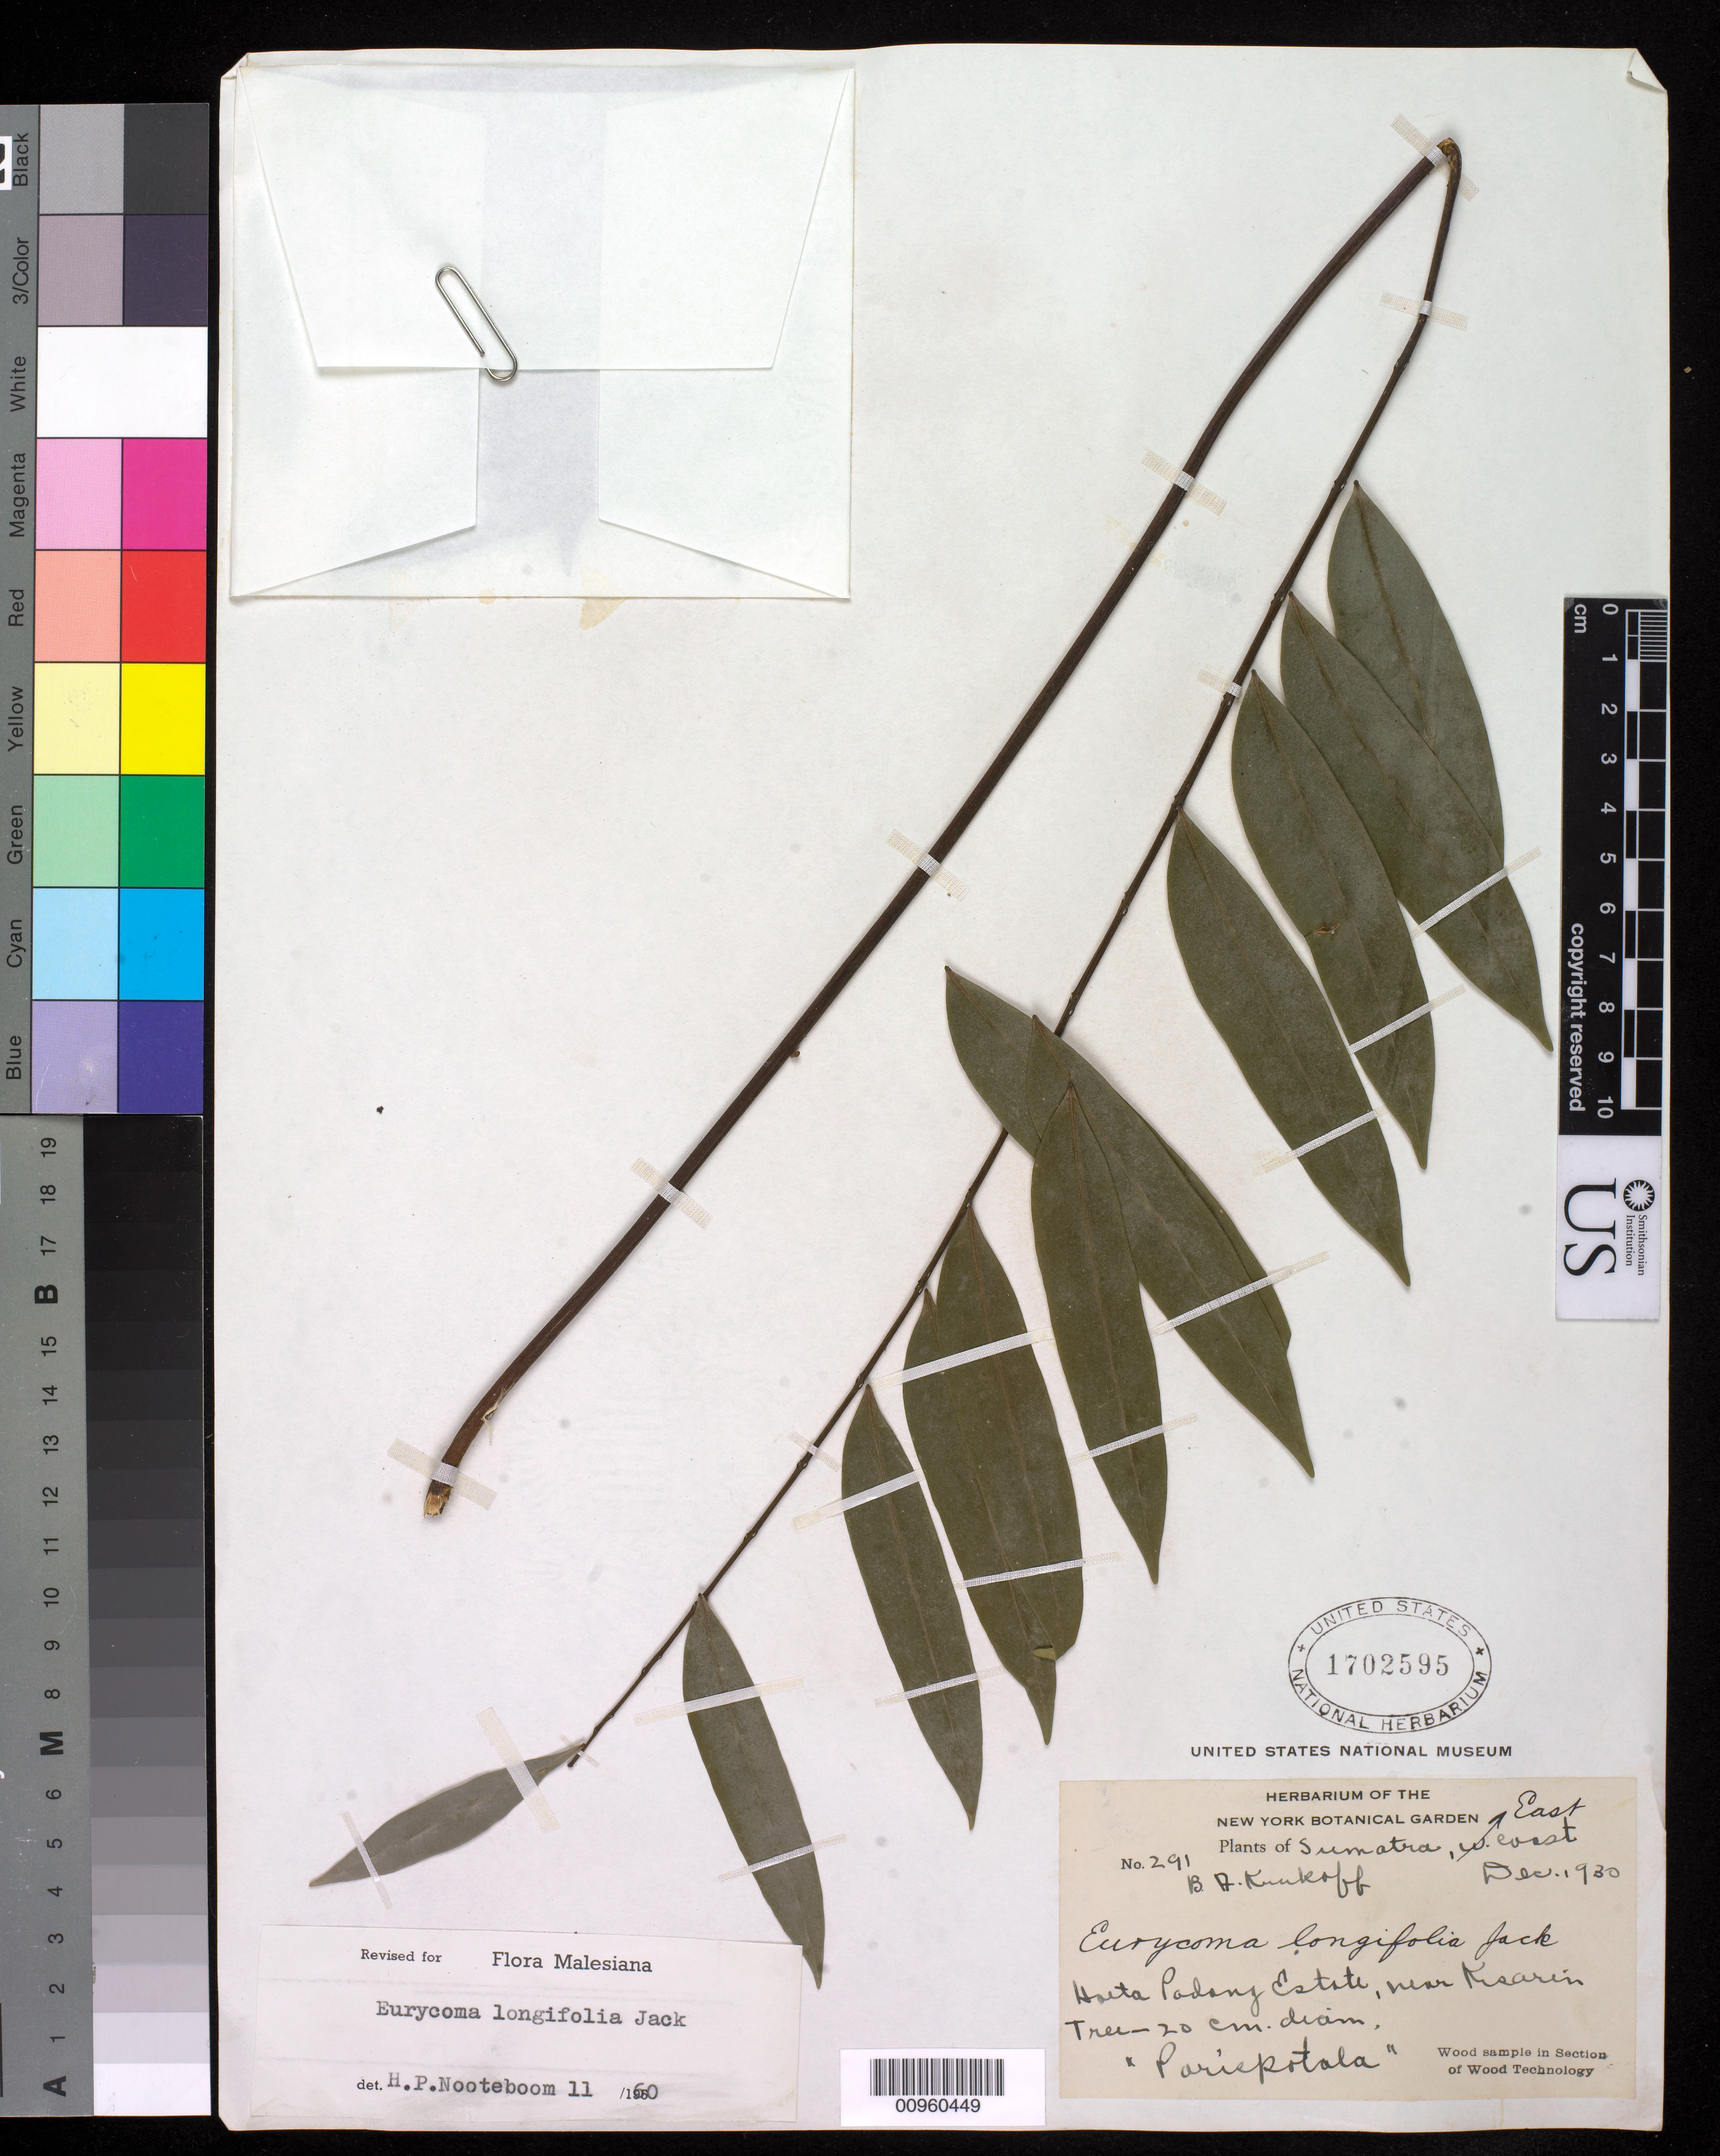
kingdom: Plantae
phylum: Tracheophyta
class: Magnoliopsida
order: Sapindales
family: Simaroubaceae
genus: Eurycoma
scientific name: Eurycoma longifolia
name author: Jack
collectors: B. A. Krukoff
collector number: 291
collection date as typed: Dec 1930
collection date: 1930-12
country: Indonesia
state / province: Sumatra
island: Sumatra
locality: East Coast, Haeta Pandang Estate, near Kisarin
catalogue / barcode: US 1702595